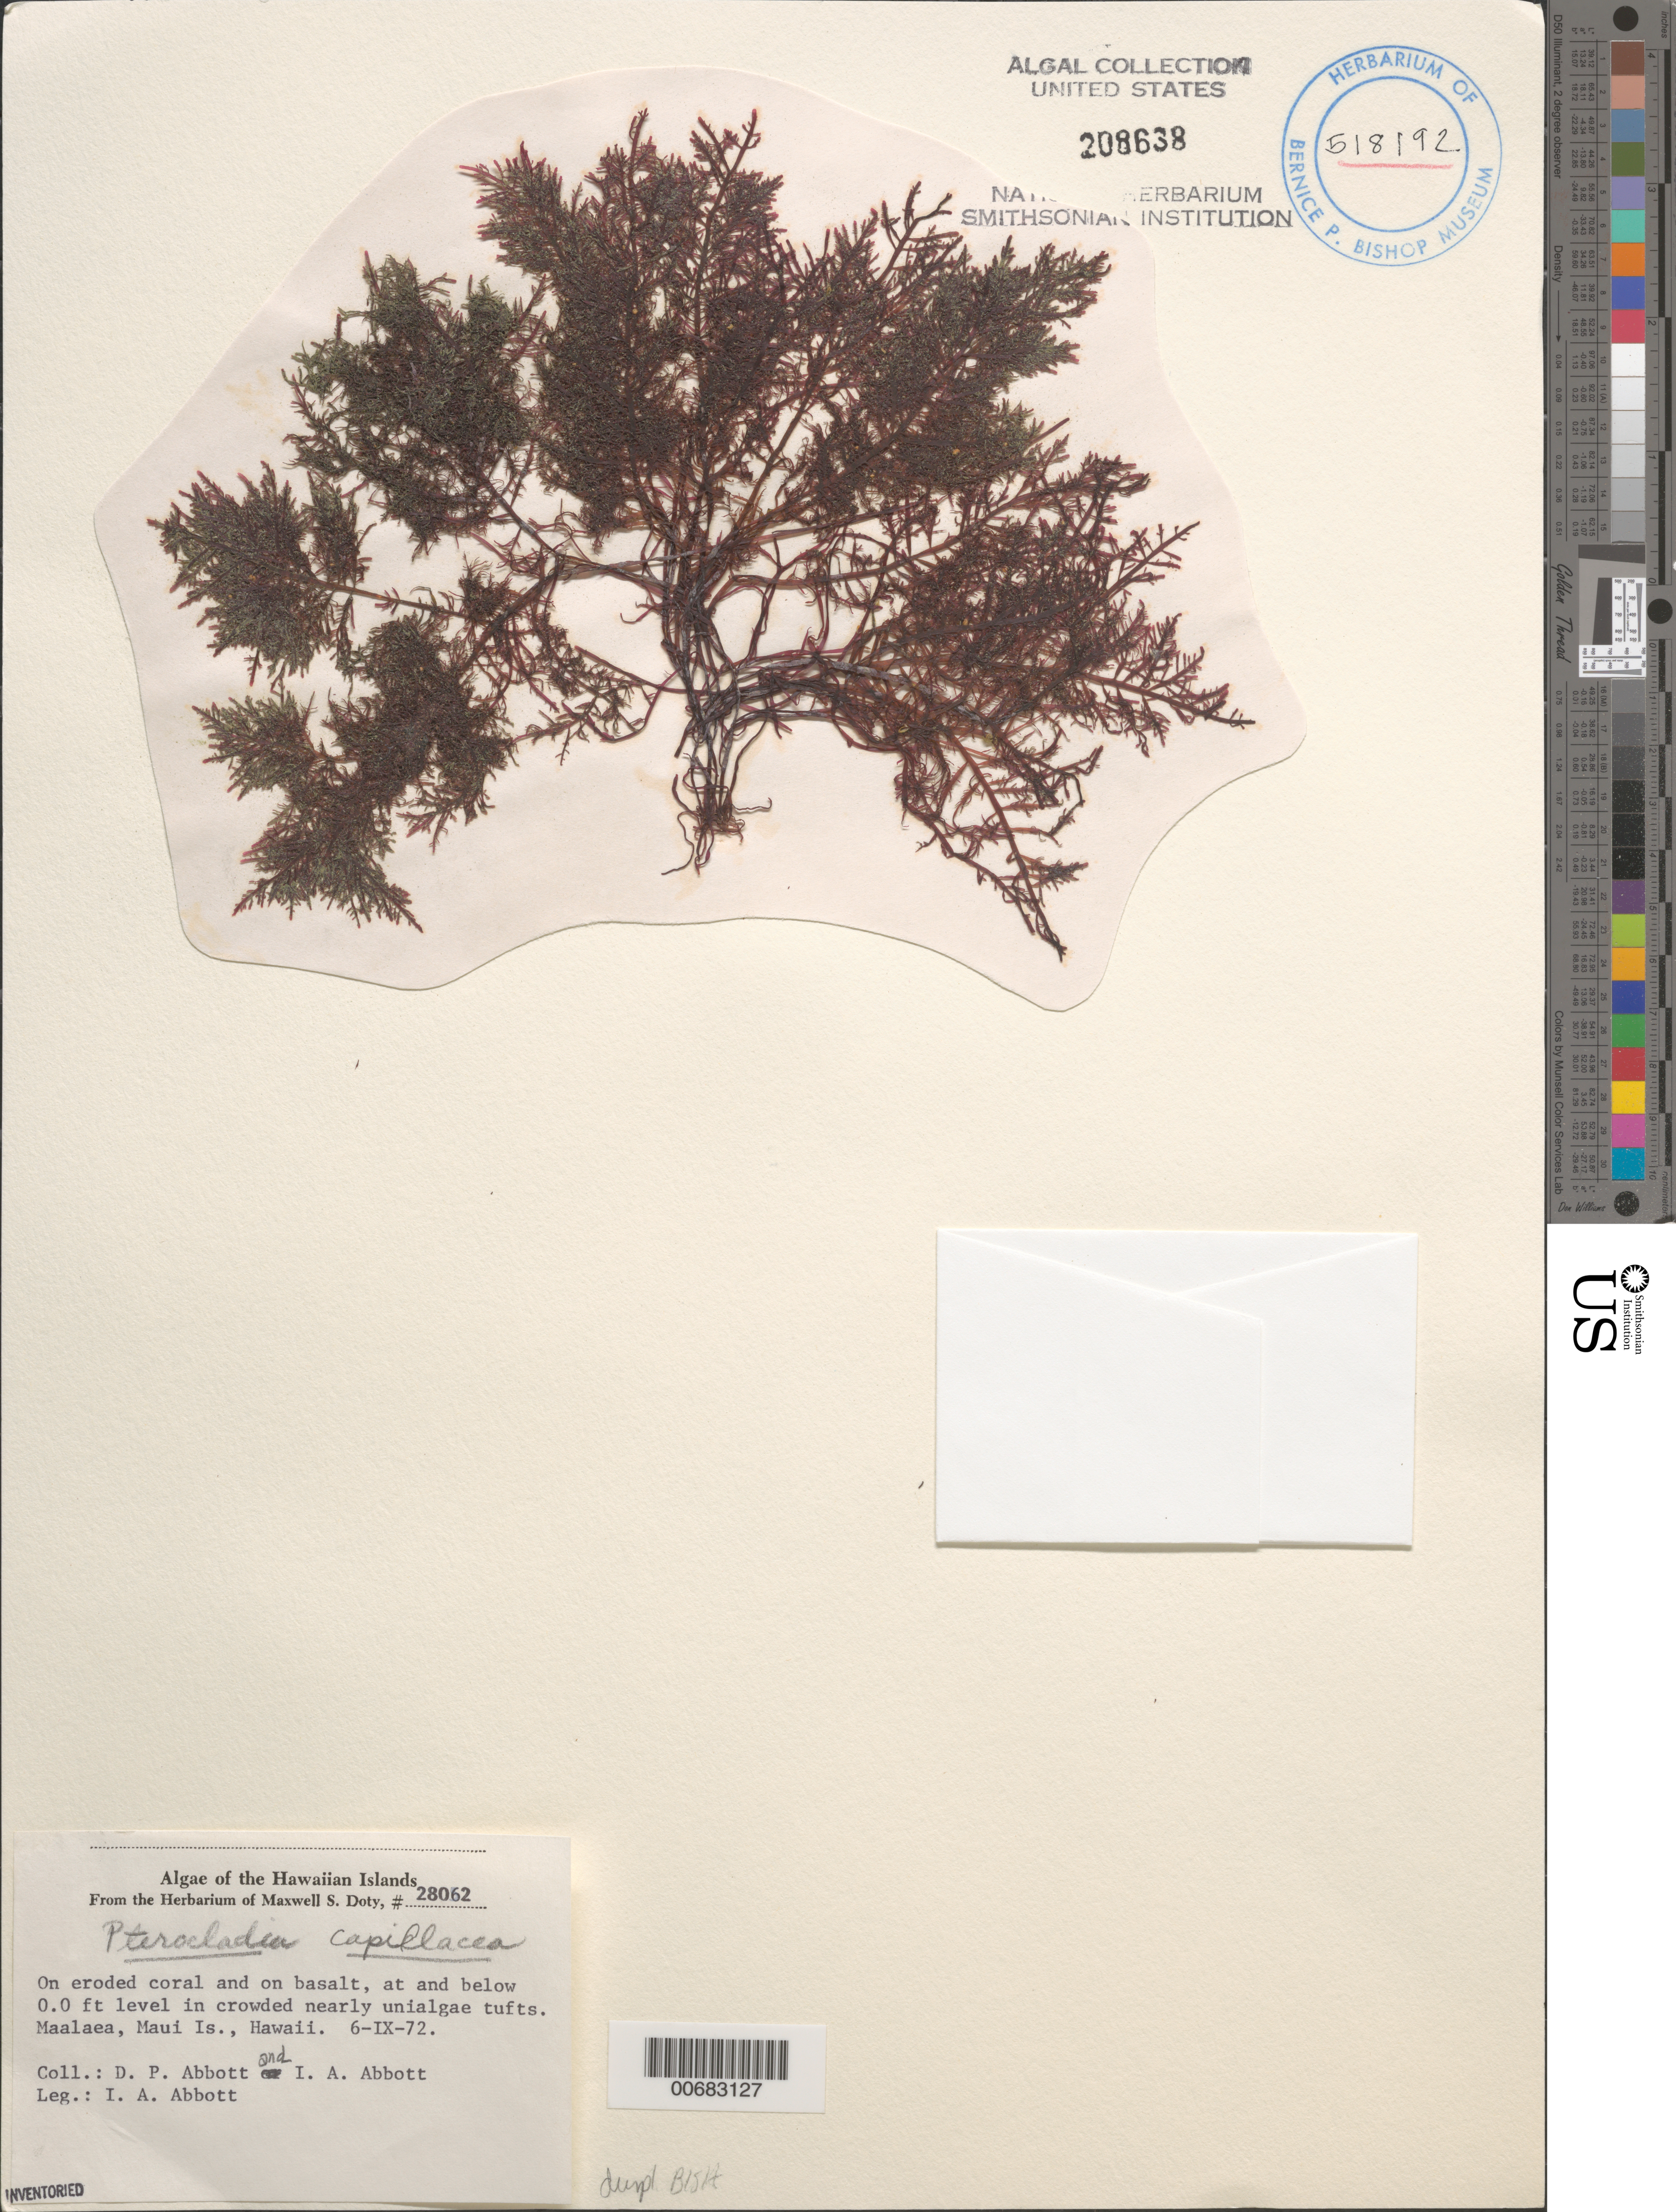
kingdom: Plantae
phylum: Rhodophyta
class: Florideophyceae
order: Gelidiales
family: Pterocladiaceae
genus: Pterocladiella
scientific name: Pterocladiella capillacea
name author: (S.G. Gmel.) Santelices & Hommers.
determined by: Algae name updating Project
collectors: D. P. Abbott & I. A. Abbott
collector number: MSD 28062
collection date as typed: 06 Sep 1972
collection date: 1972-09-06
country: United States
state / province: Hawaii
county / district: Maui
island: Maui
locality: Maalaea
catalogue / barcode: US 208638